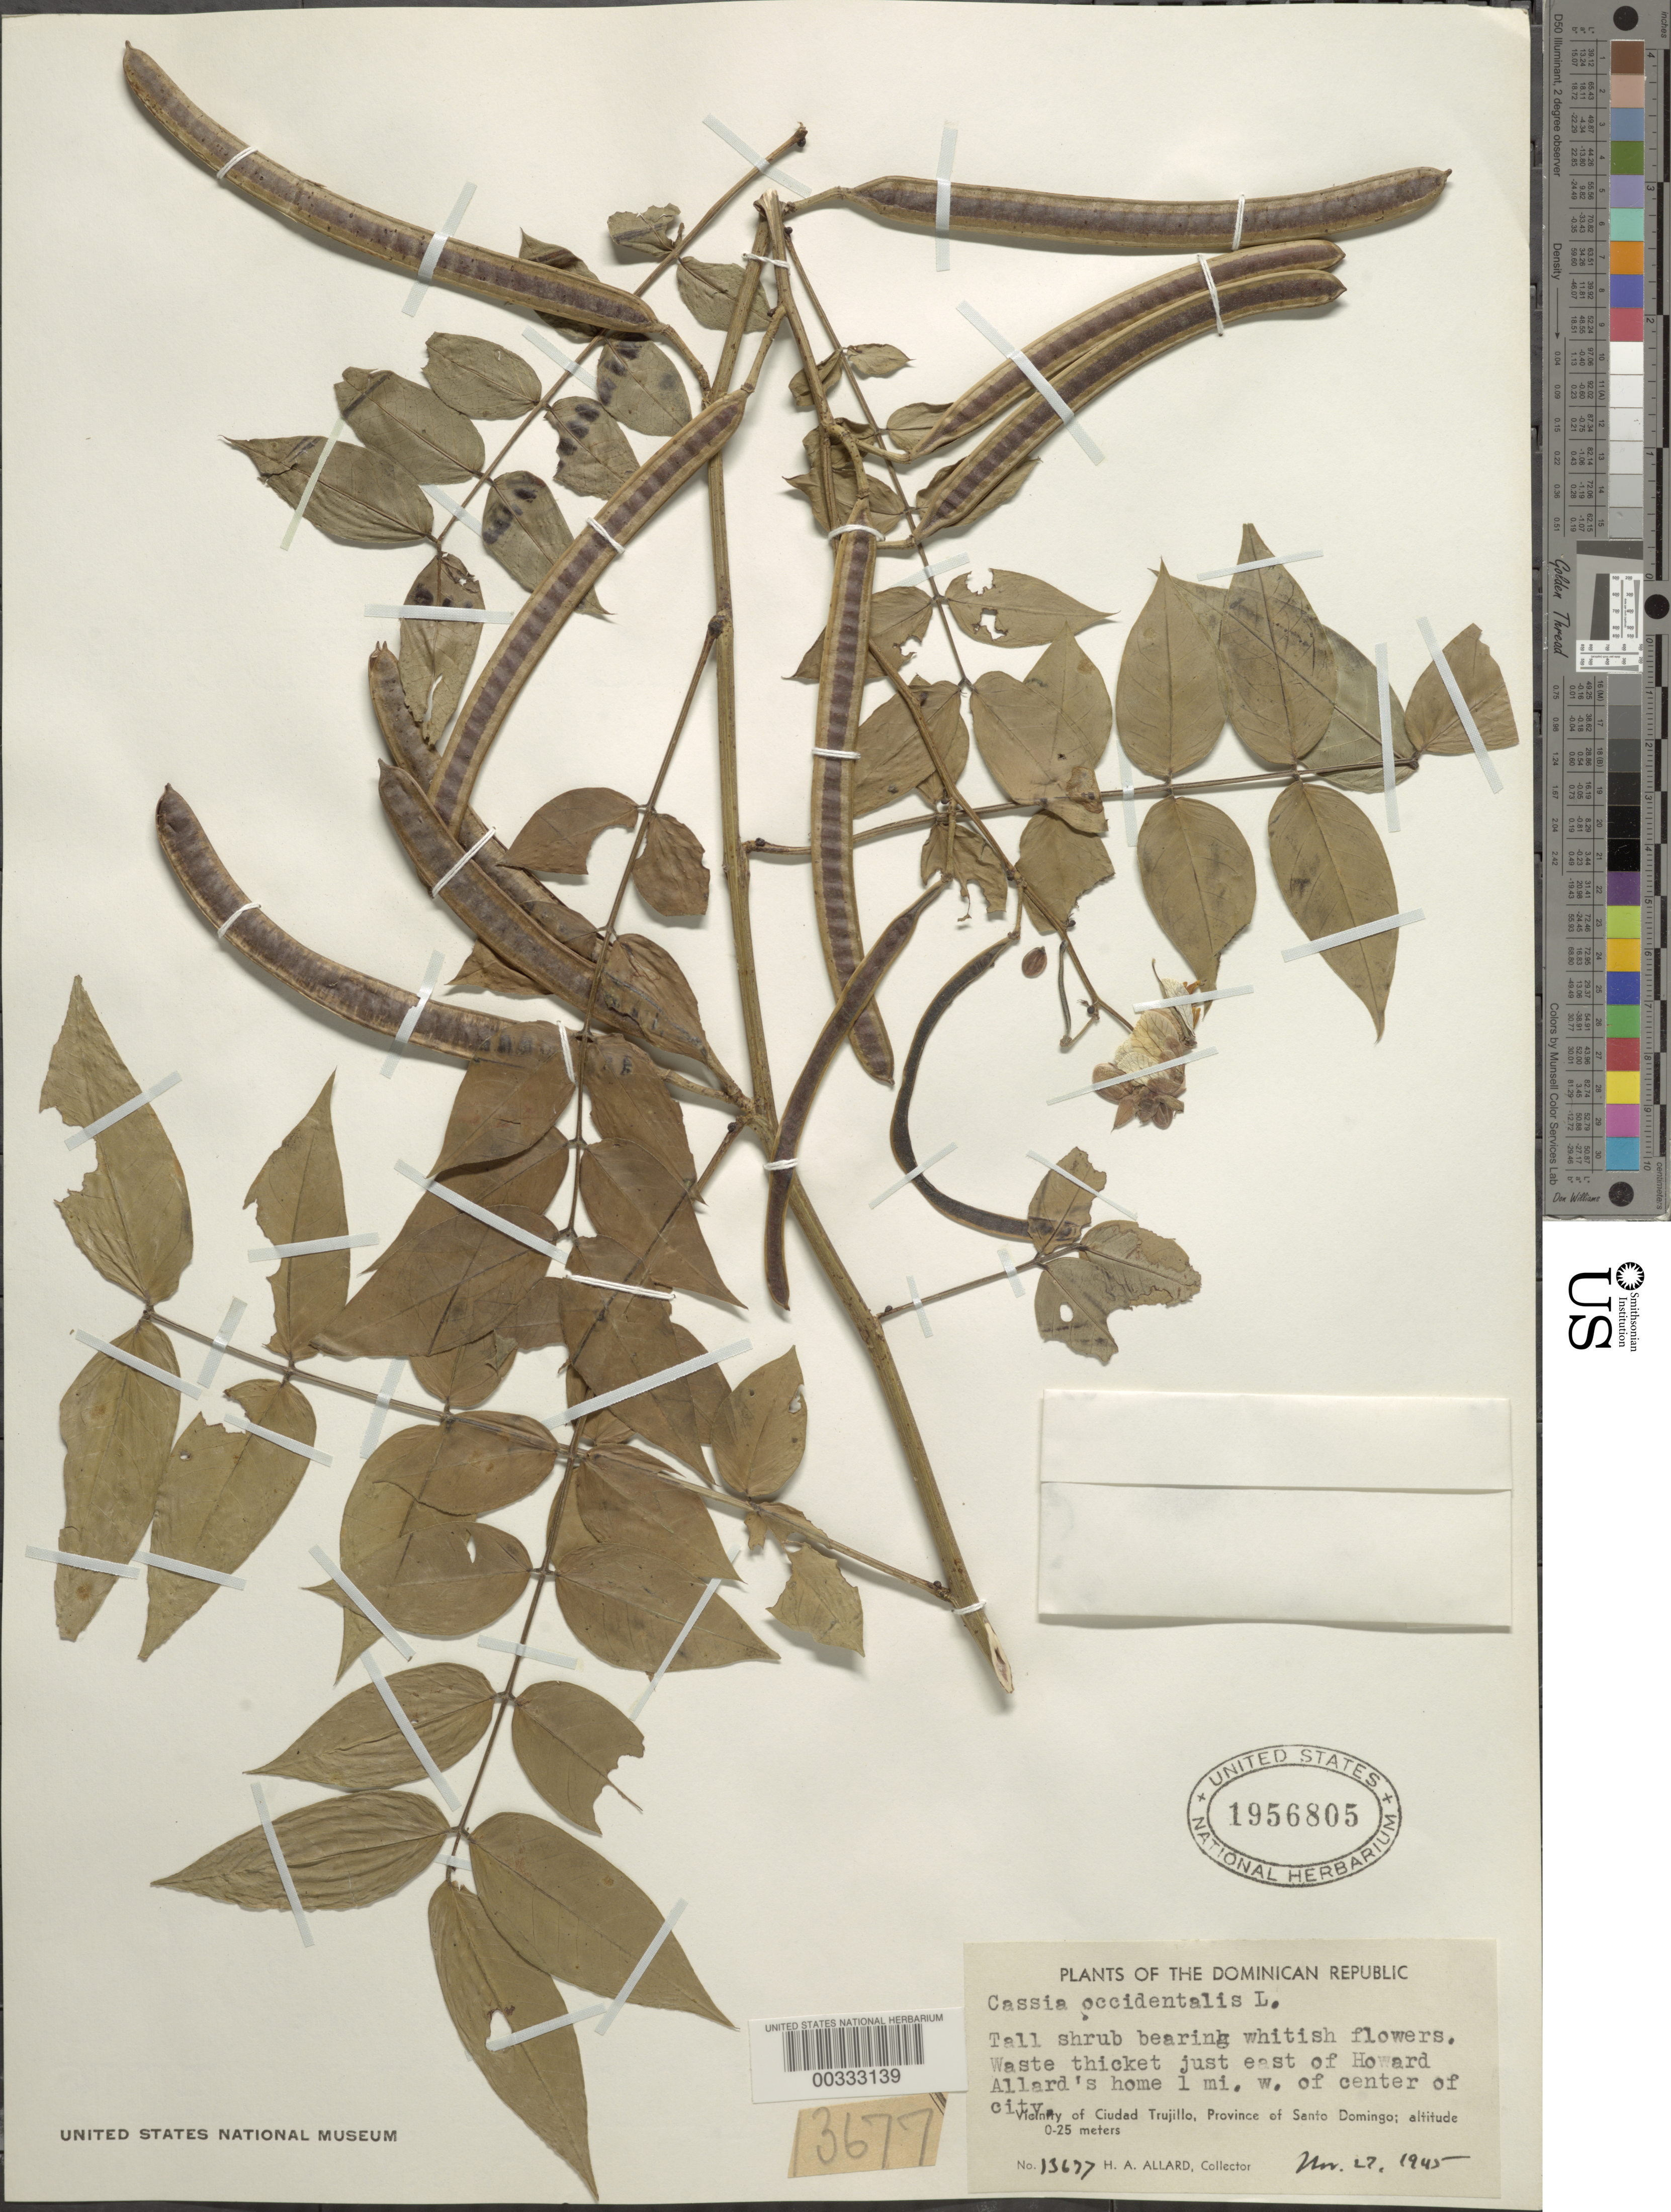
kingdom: Plantae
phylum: Tracheophyta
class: Magnoliopsida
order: Fabales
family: Fabaceae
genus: Senna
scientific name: Senna occidentalis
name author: (L.) Link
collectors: H. A. Allard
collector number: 13677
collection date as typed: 27 Nov 1945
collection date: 1945-11-27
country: Dominican Republic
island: Hispaniola Island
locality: E of h. allard's home 1 mi w of center of city; vicinity of santo domingo city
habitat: Waste thicket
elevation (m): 0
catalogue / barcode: US 1956805